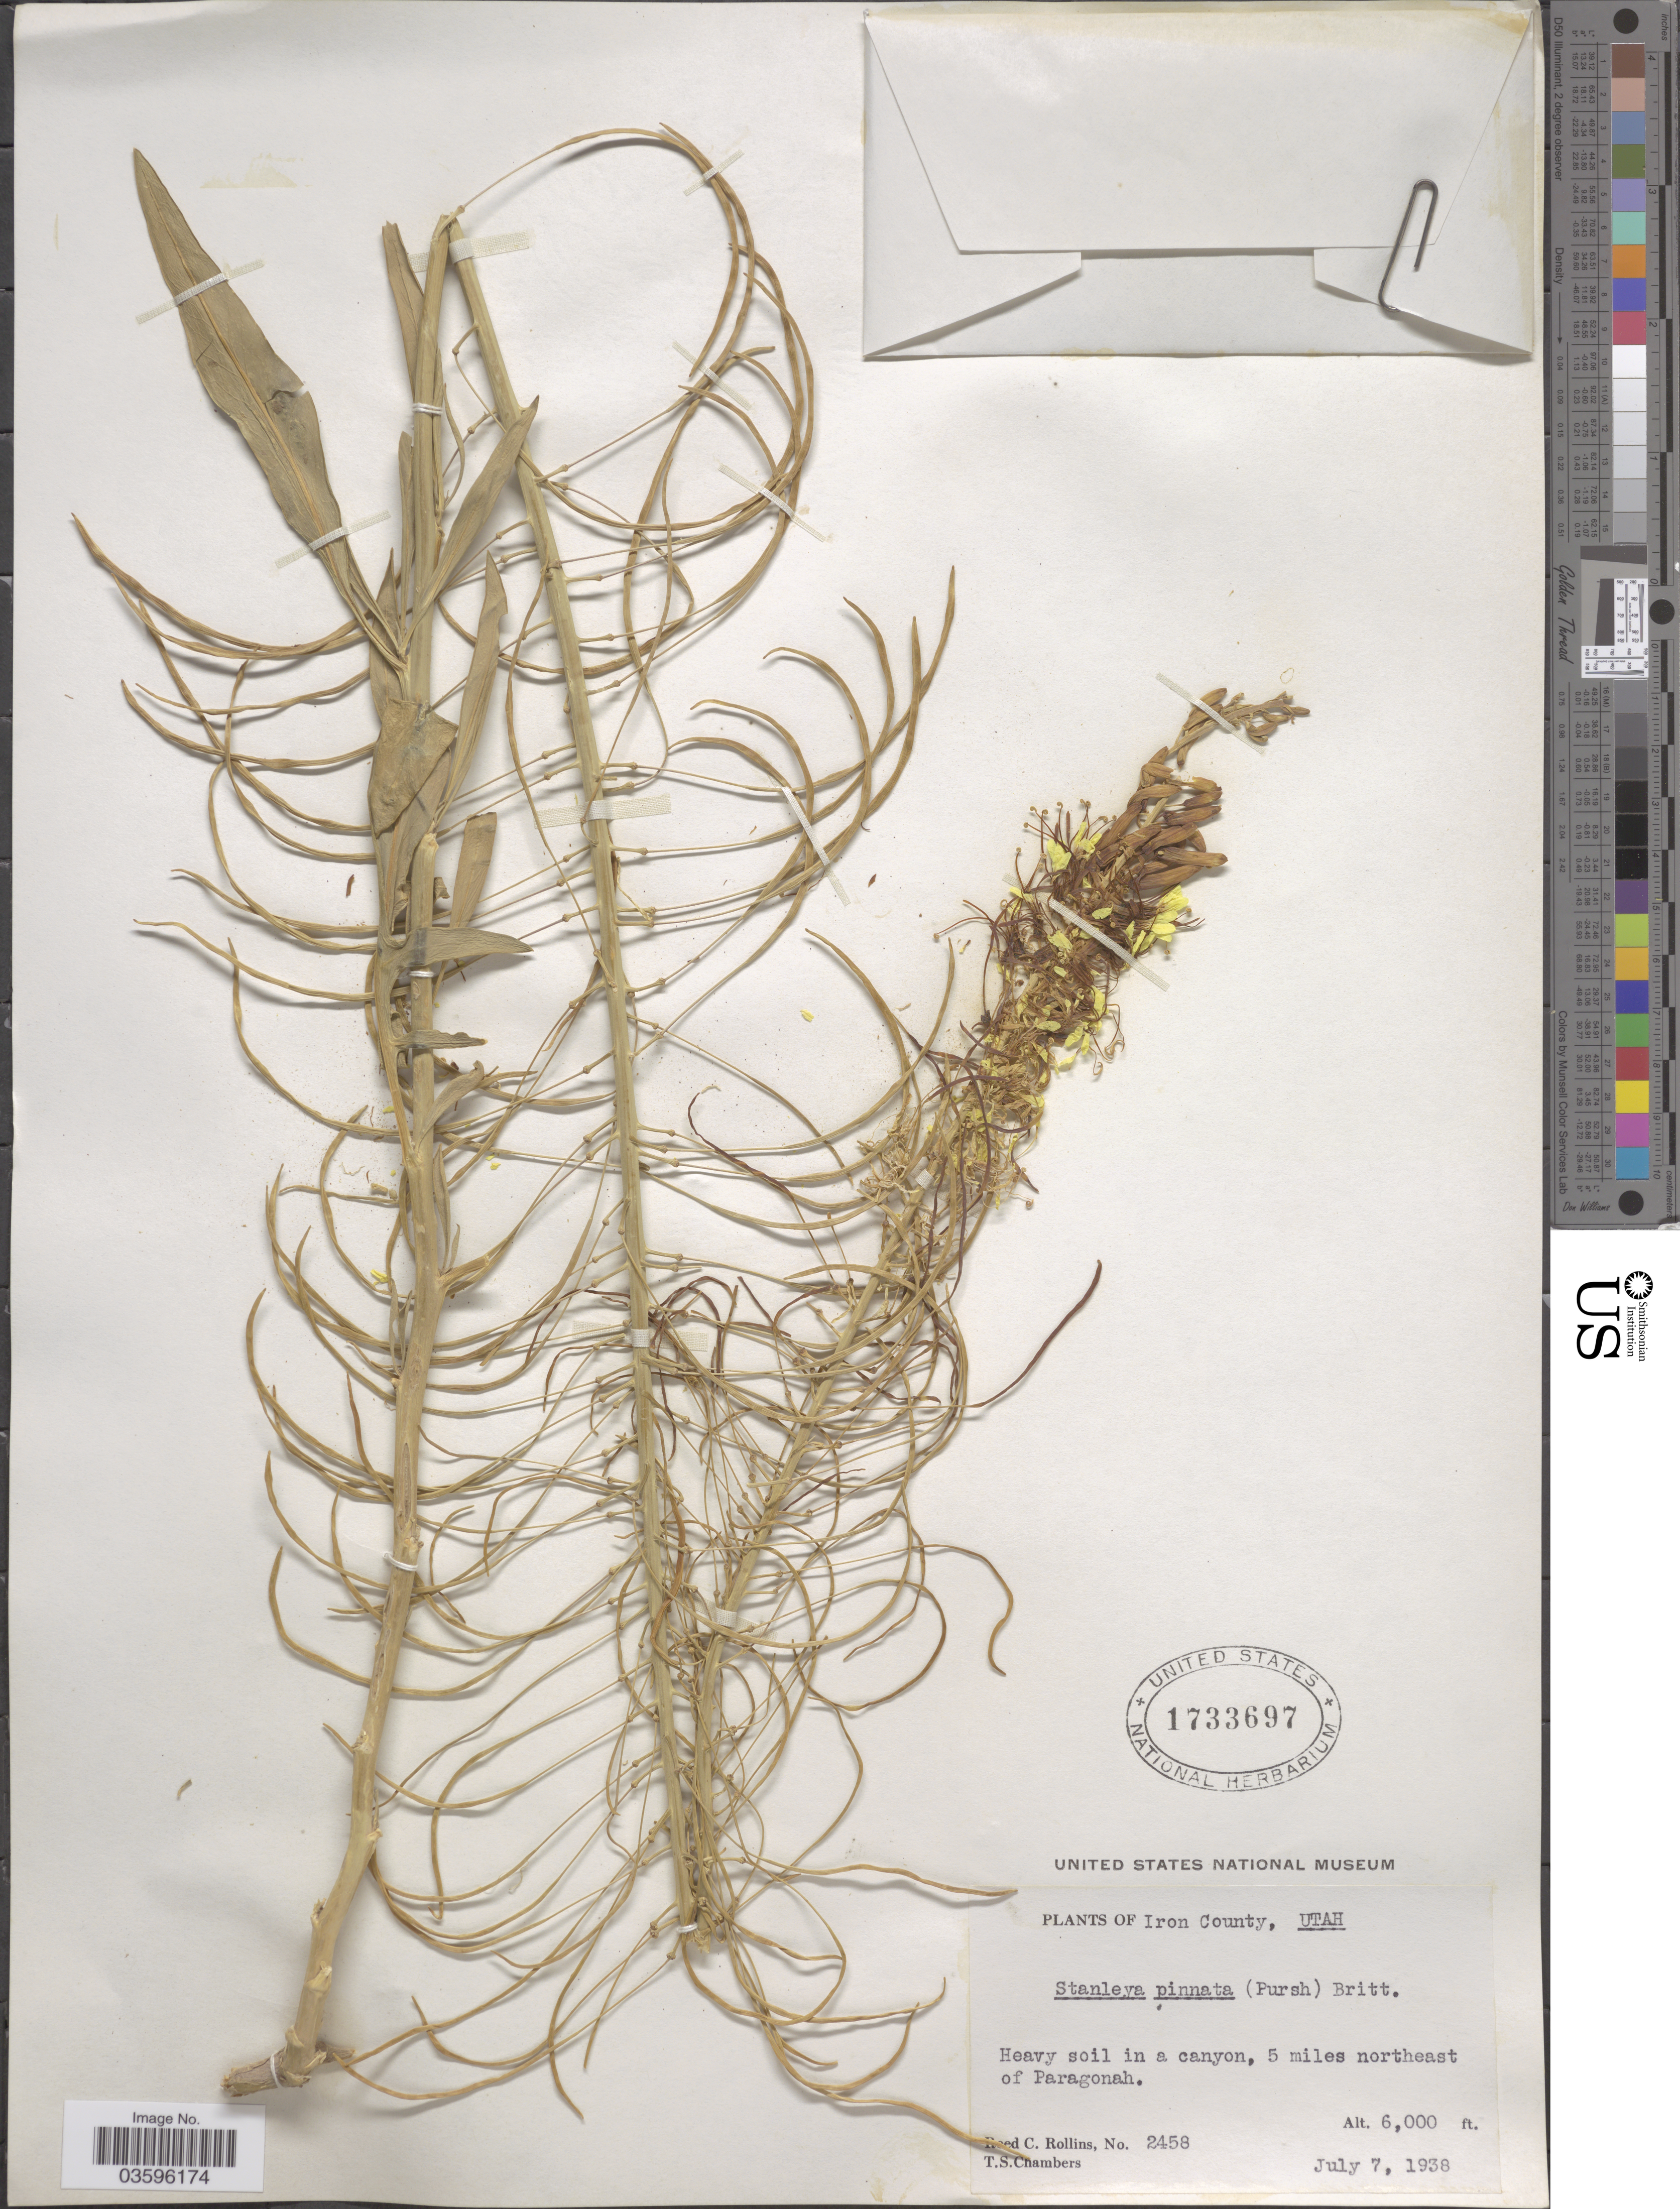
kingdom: Plantae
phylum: Tracheophyta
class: Magnoliopsida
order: Brassicales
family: Brassicaceae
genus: Stanleya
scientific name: Stanleya pinnata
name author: (Pursh) Britton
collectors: R. C. Rollins & T. Chambers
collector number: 2458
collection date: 1938-07-07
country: United States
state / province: Utah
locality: Iron County. Heavy soil in a canyon, 5 miles northeast of Paragonah.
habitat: heavy soil in a canyon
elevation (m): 1829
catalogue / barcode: US 1733697